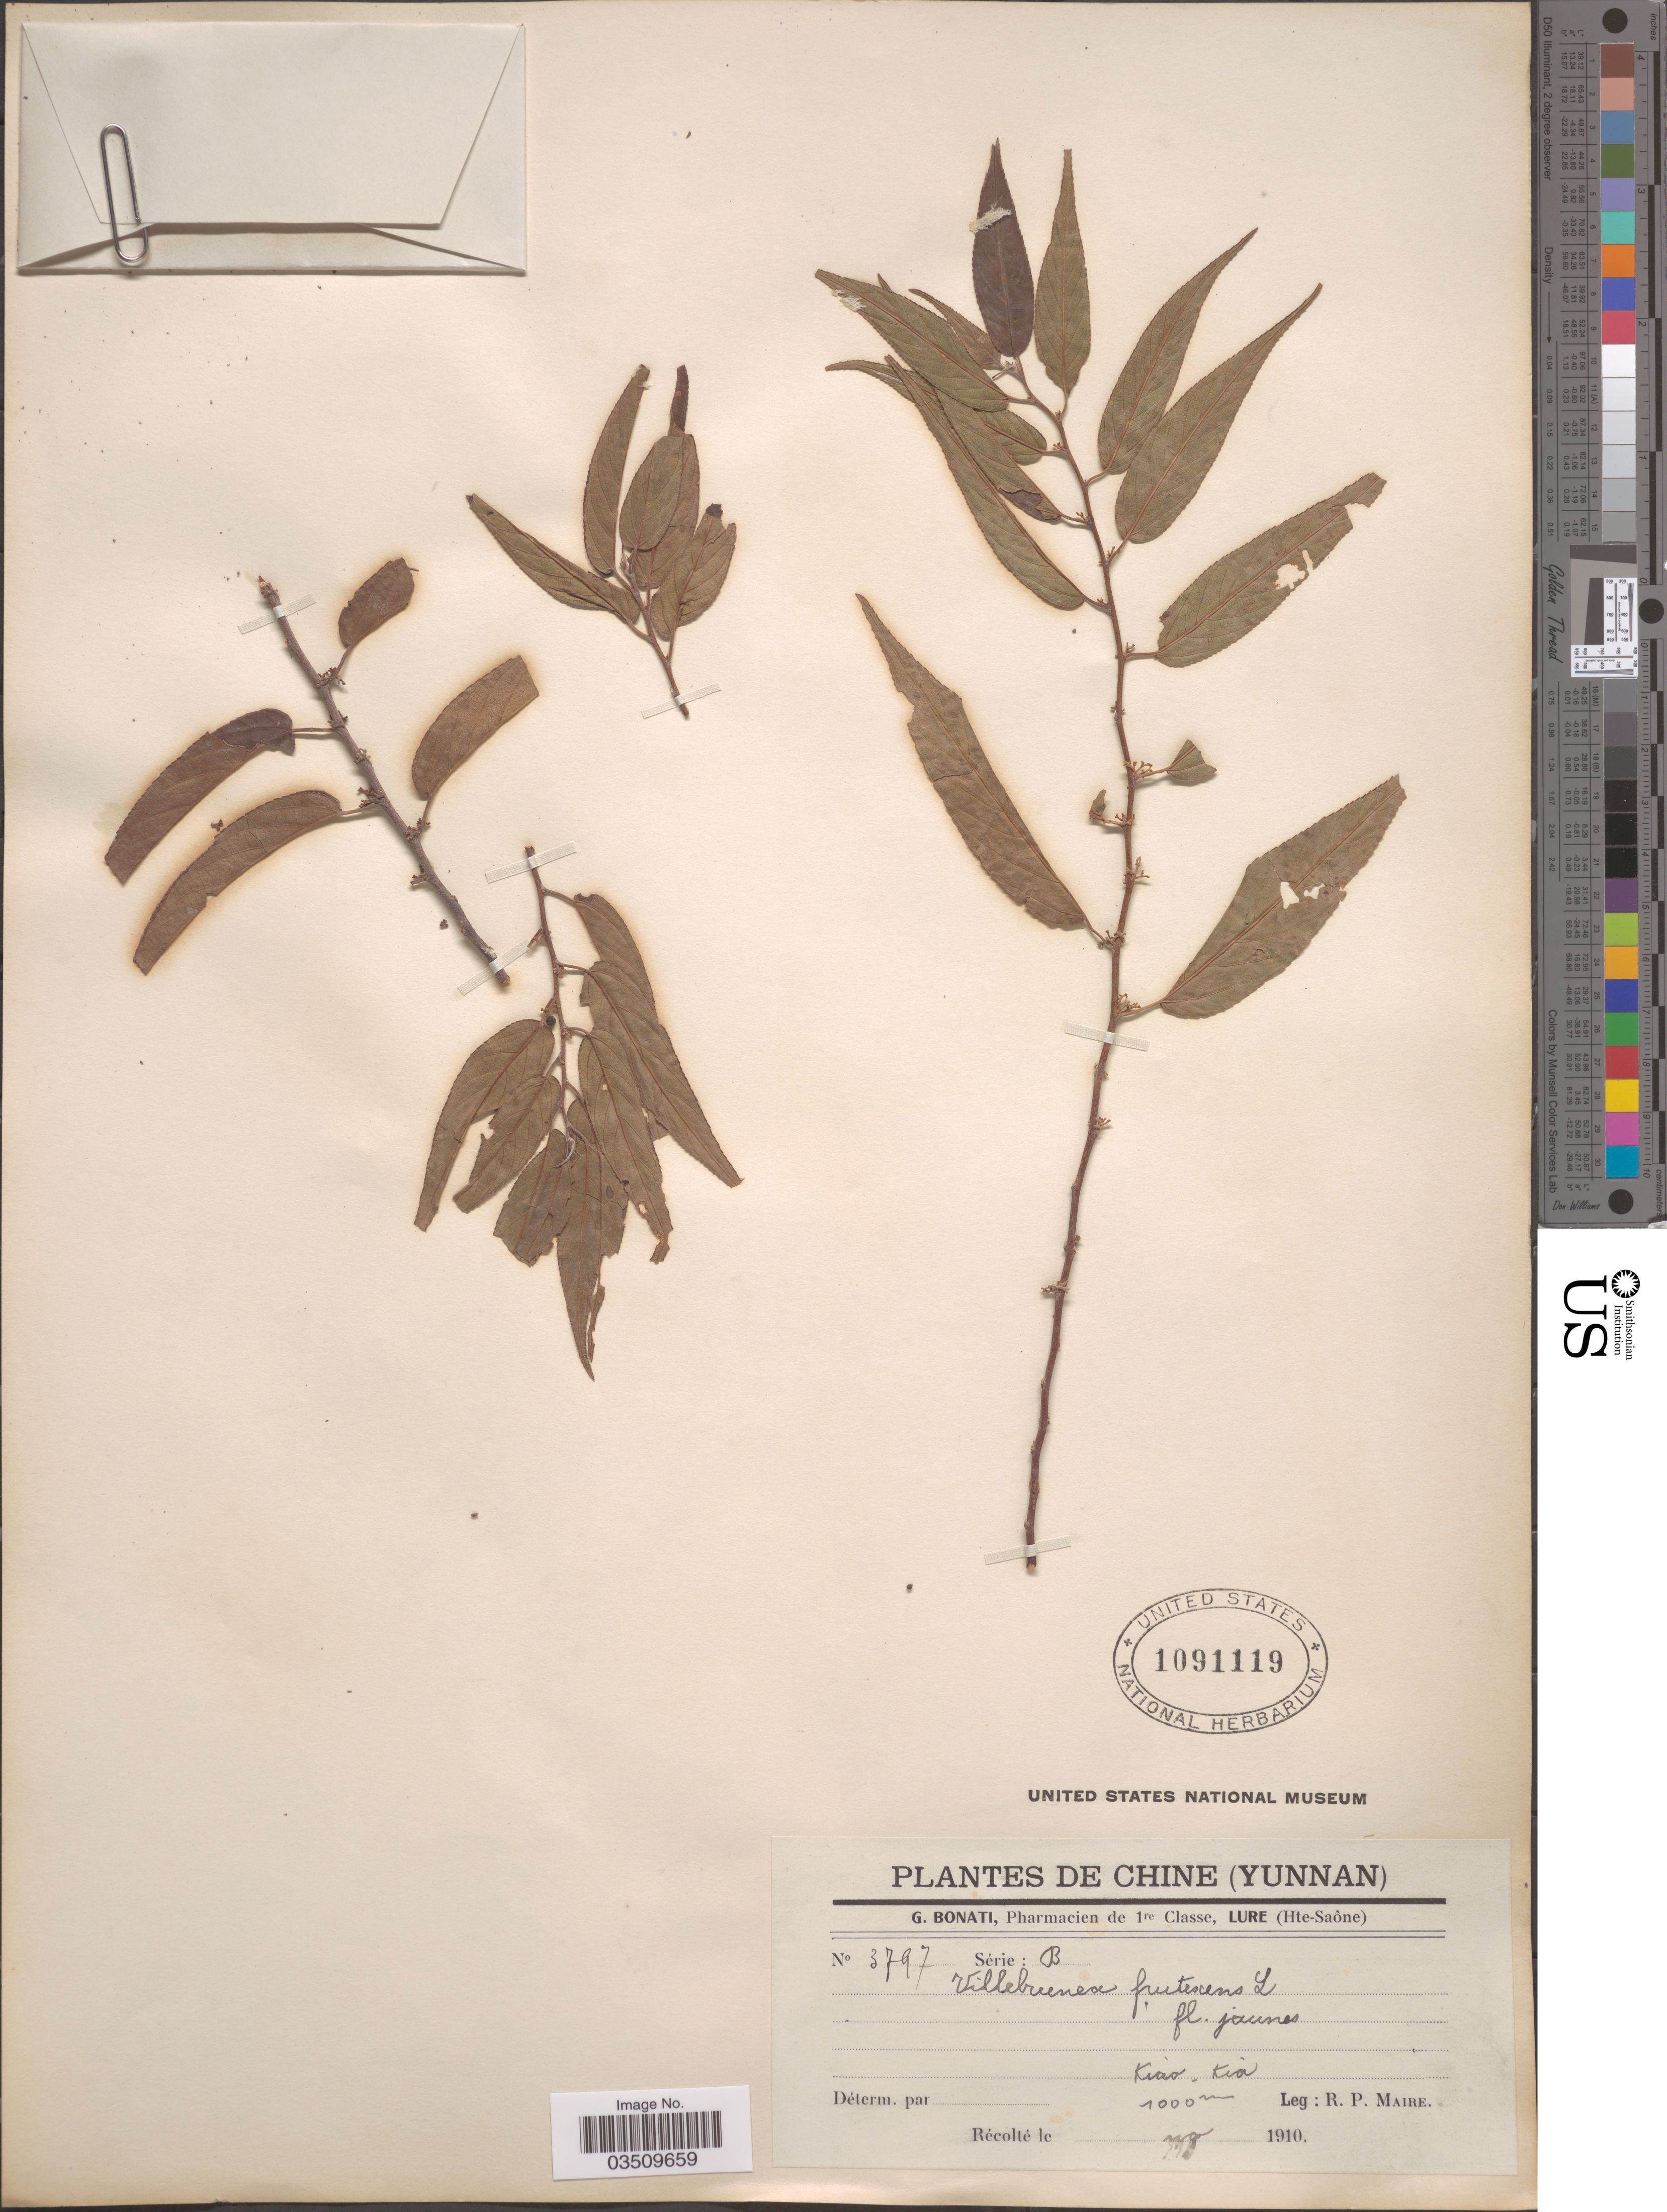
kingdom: Plantae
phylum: Tracheophyta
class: Magnoliopsida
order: Rosales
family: Urticaceae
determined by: Strong, Mark T., (BOT), Smithsonian Institution - National Museum of Natural History (UNITED STATES)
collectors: R.-P. Maire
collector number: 3797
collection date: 1910-11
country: China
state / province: Yunnan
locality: Kiao, Kia. [interpreted]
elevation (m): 1000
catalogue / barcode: US 1091119